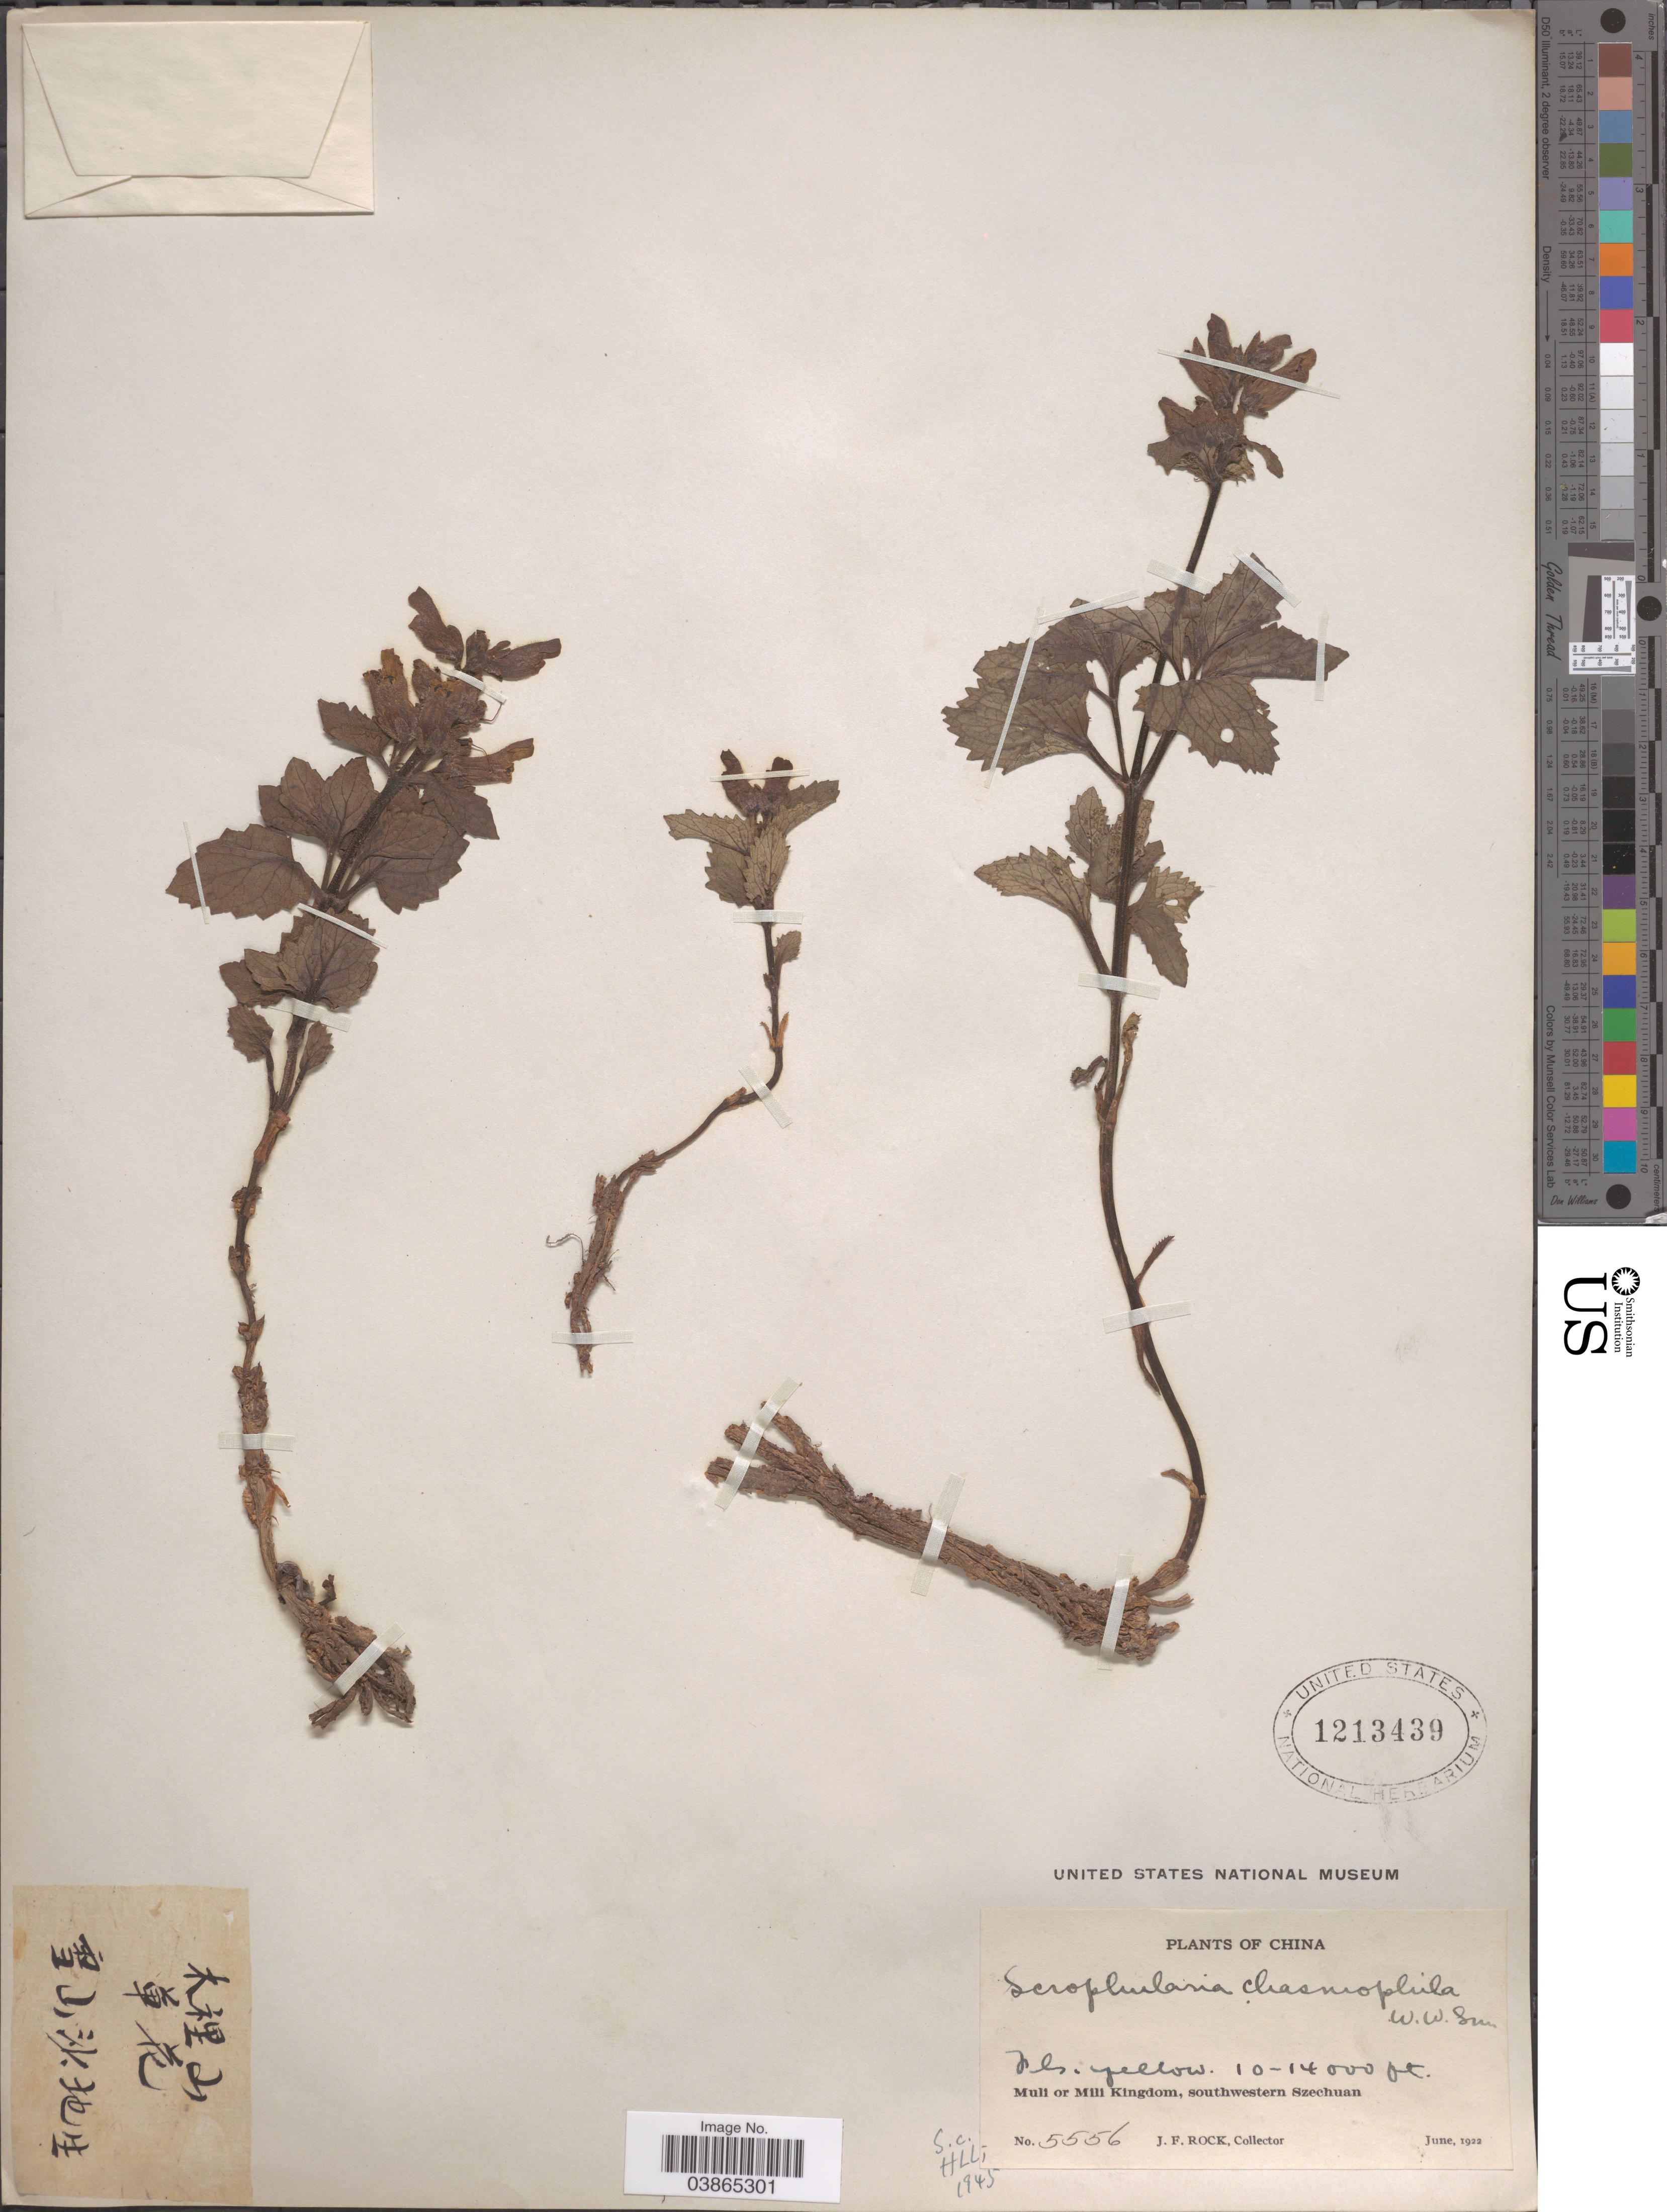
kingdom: Plantae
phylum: Tracheophyta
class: Magnoliopsida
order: Lamiales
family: Scrophulariaceae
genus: Scrophularia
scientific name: Scrophularia chasmophila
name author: W.W. Sm.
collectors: J. Rock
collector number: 5556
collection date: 1922-06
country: China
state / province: Sichuan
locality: Muli of Mili Kingdom, southwestern Szechuan.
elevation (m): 3048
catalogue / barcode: US 1213439